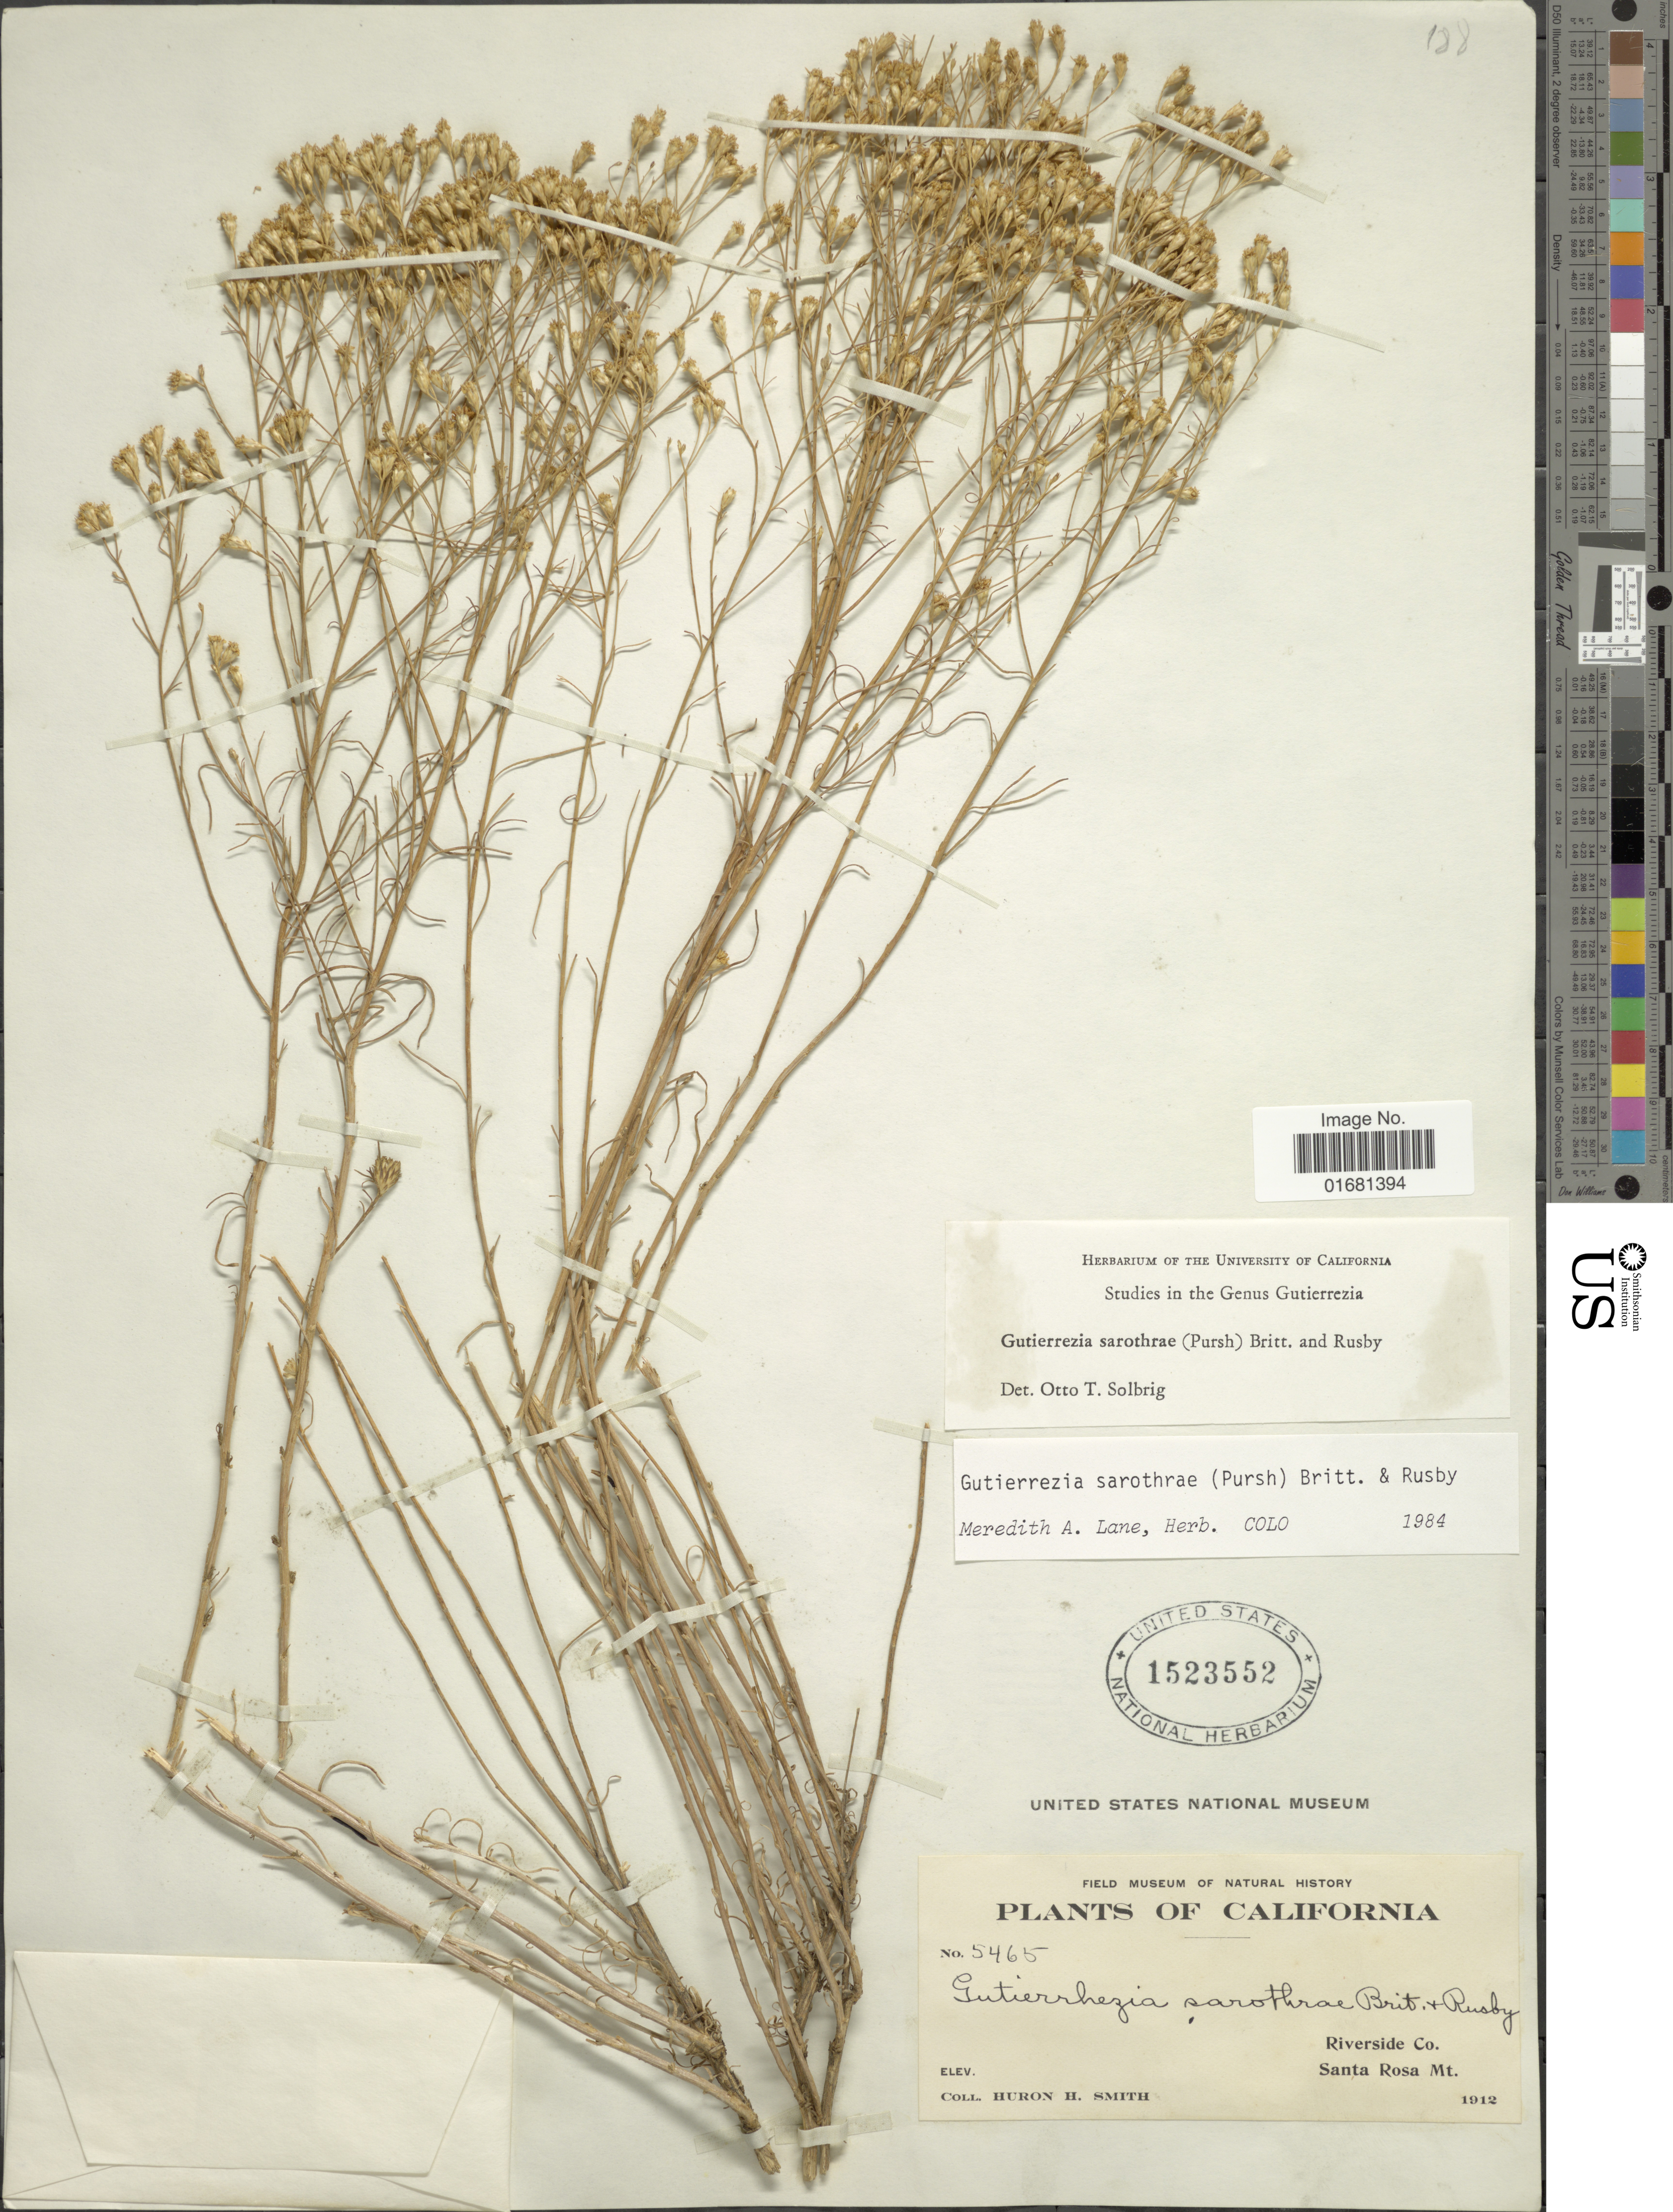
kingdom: Plantae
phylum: Tracheophyta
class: Magnoliopsida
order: Asterales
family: Asteraceae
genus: Gutierrezia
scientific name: Gutierrezia sarothrae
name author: (Pursh) Britton & Rusby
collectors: Huron H. Smith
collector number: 5465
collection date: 1912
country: United States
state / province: California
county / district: Riverside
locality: California. Riverside Co. Santa Rosa. Mt.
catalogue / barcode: US 1523552